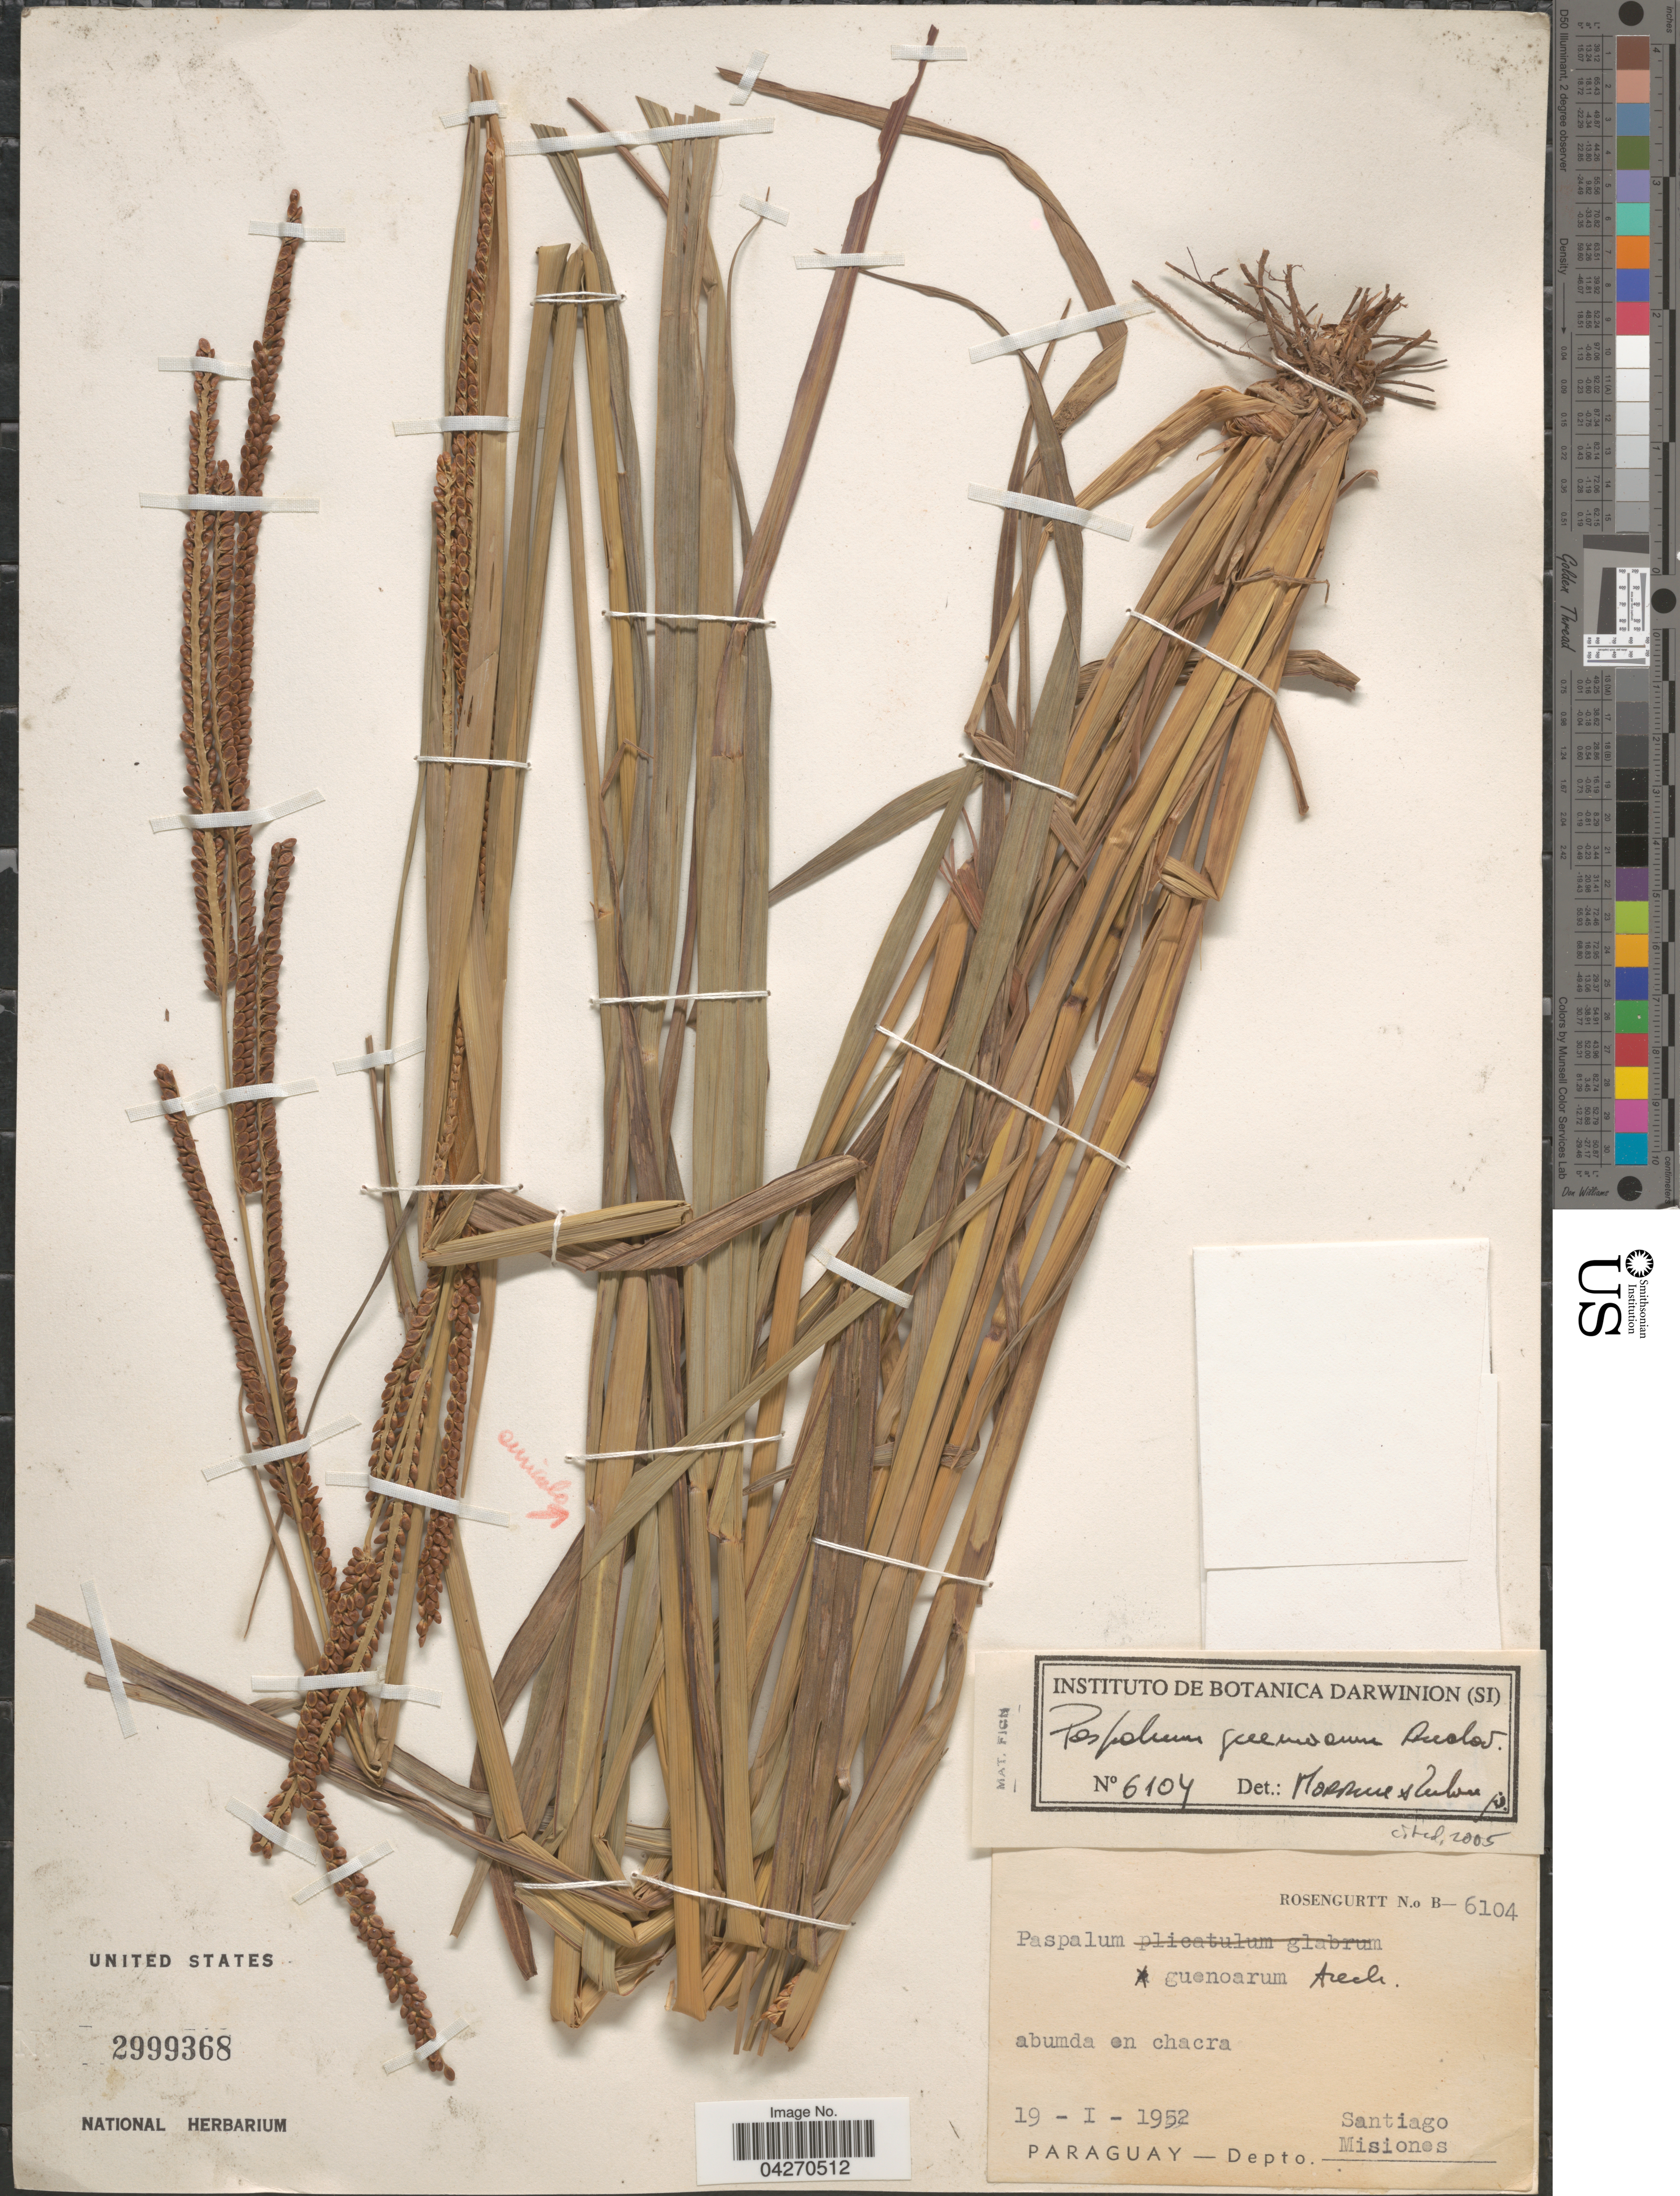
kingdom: Plantae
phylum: Tracheophyta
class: Liliopsida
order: Poales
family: Poaceae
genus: Paspalum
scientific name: Paspalum guenoarum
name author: Arechav.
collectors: Rosengurtt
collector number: B-6104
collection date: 1952-01-19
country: Paraguay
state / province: Misiones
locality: Santiago. Depto. Misiones.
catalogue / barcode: US 2999368